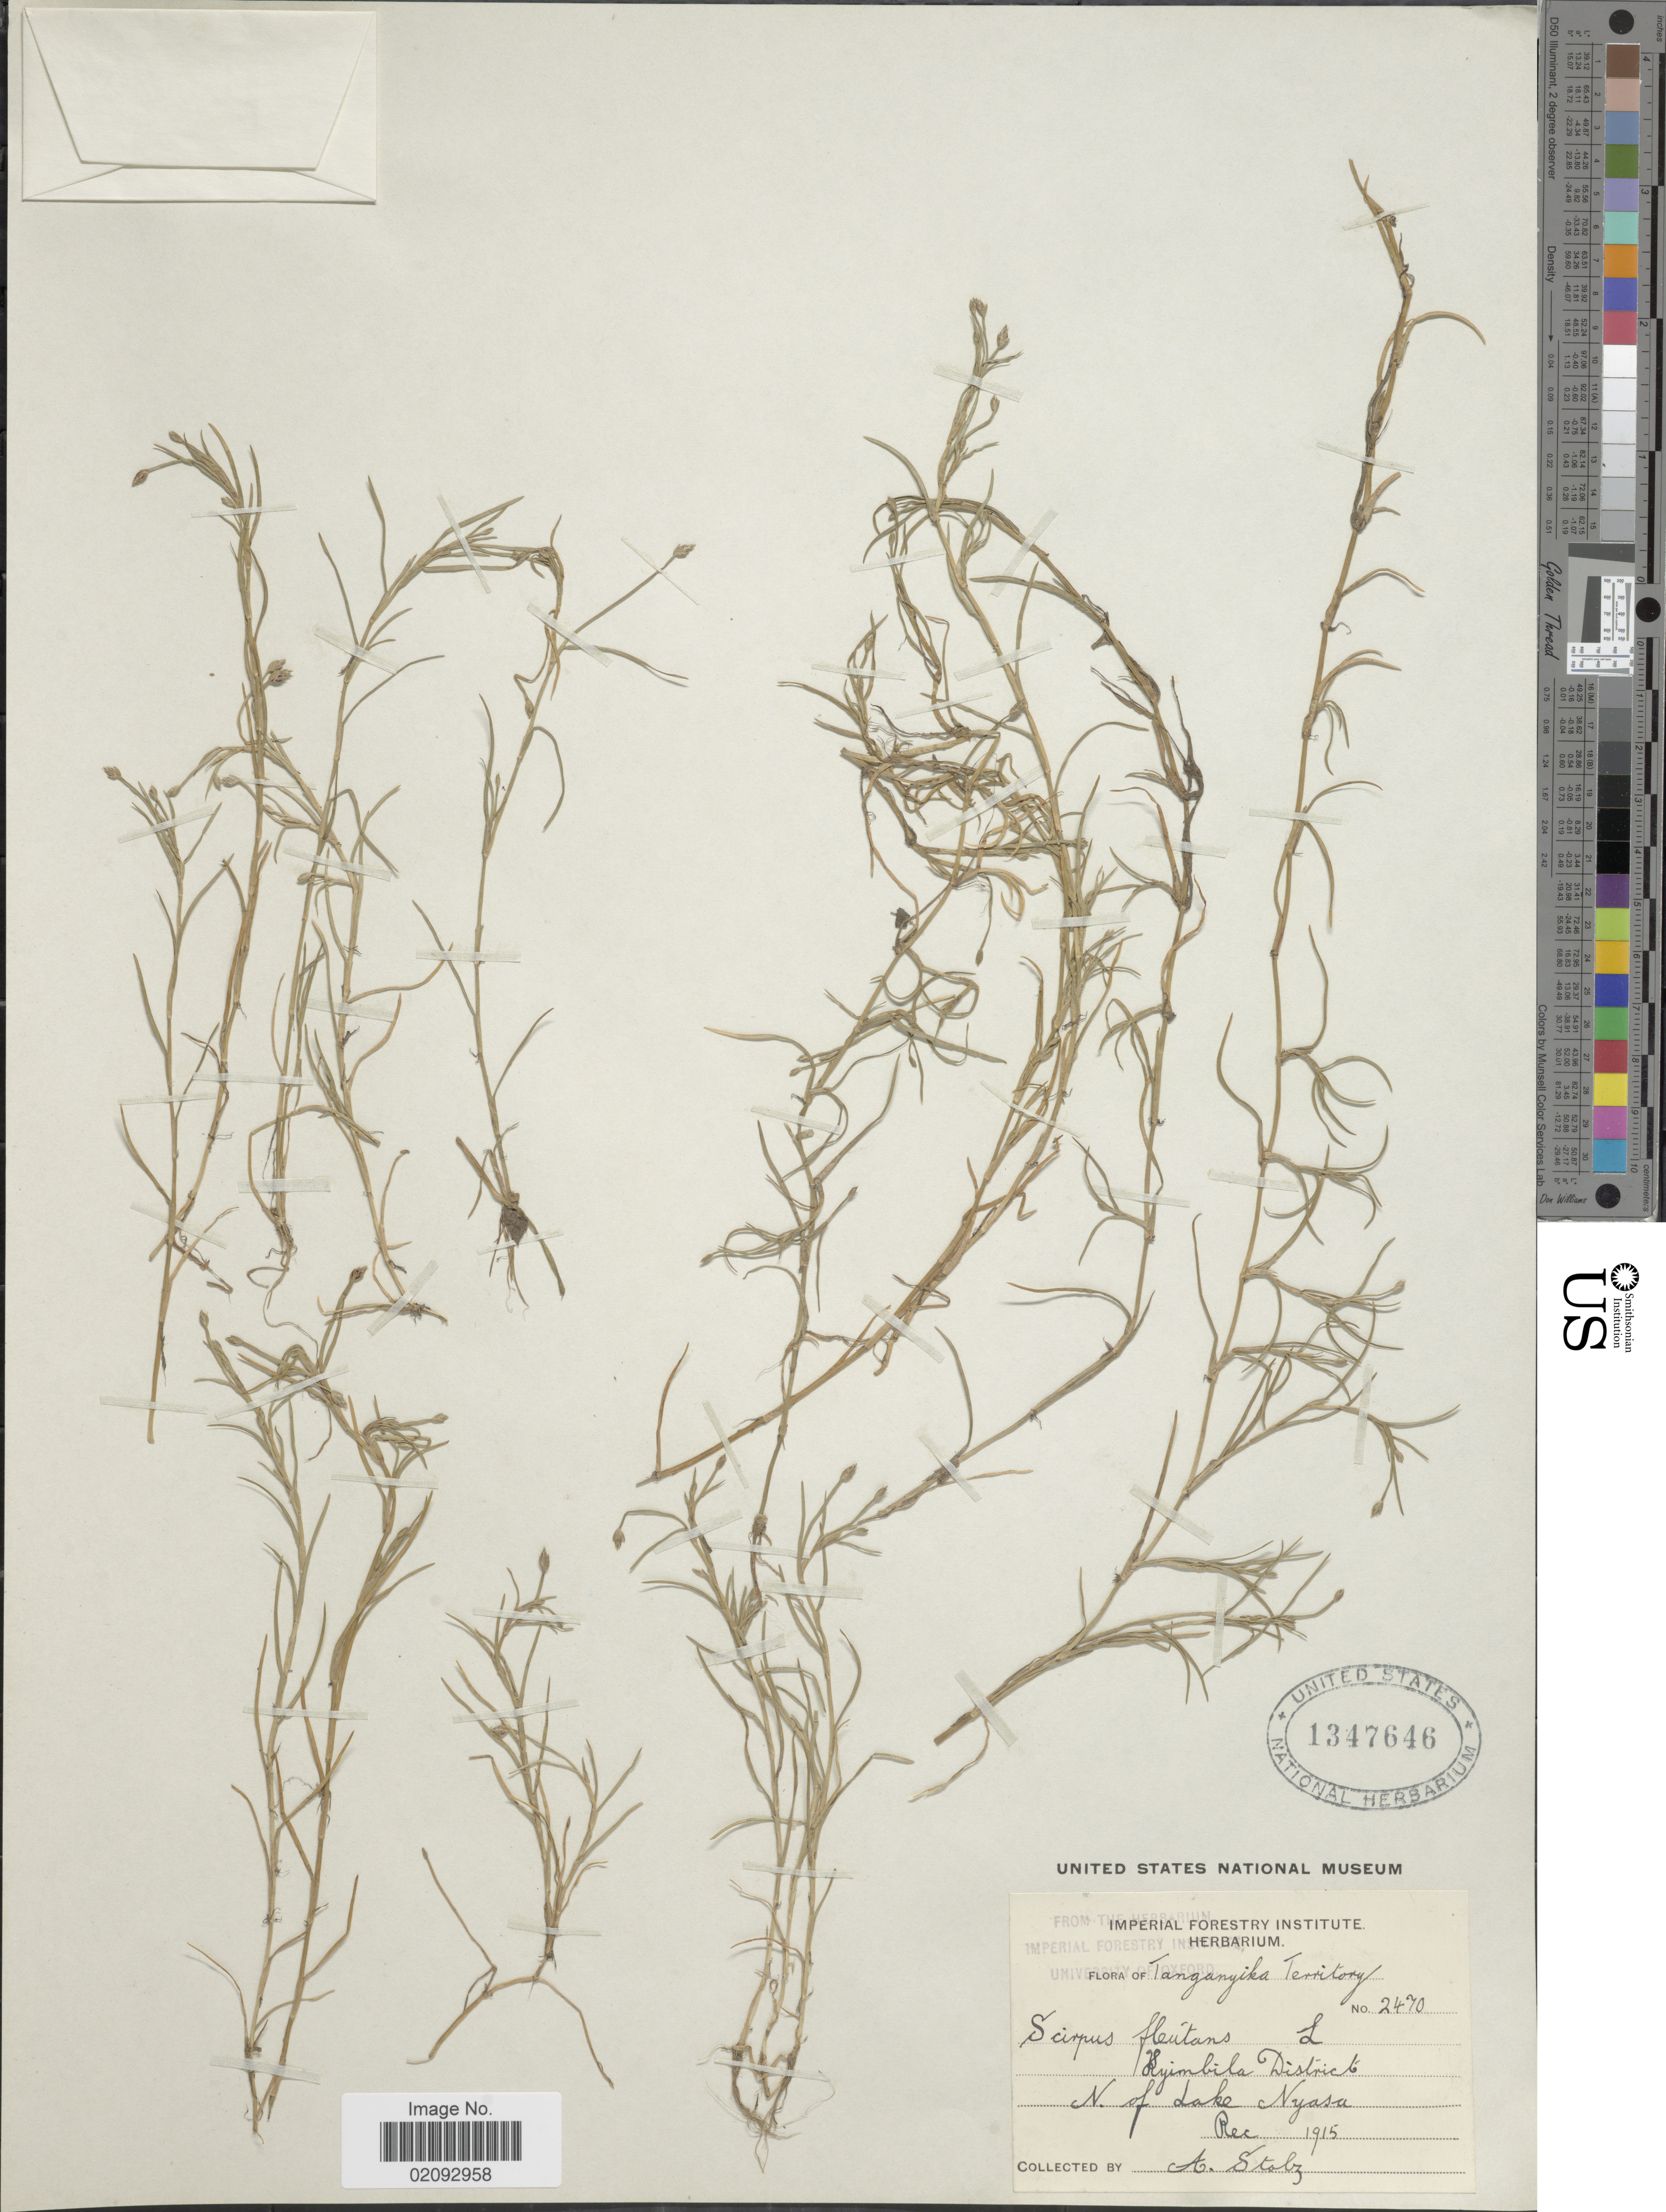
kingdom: Plantae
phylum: Tracheophyta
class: Liliopsida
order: Poales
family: Cyperaceae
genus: Isolepis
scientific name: Isolepis fluitans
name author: (L.) R. Br.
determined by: Strong, Mark T., (BOT), Smithsonian Institution - National Museum of Natural History (UNITED STATES)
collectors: A. Stolz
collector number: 2470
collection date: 1915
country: Tanzania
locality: Tanganyika Territory, Kyimbila District, N of Lake Nyasa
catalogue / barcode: US 1347646